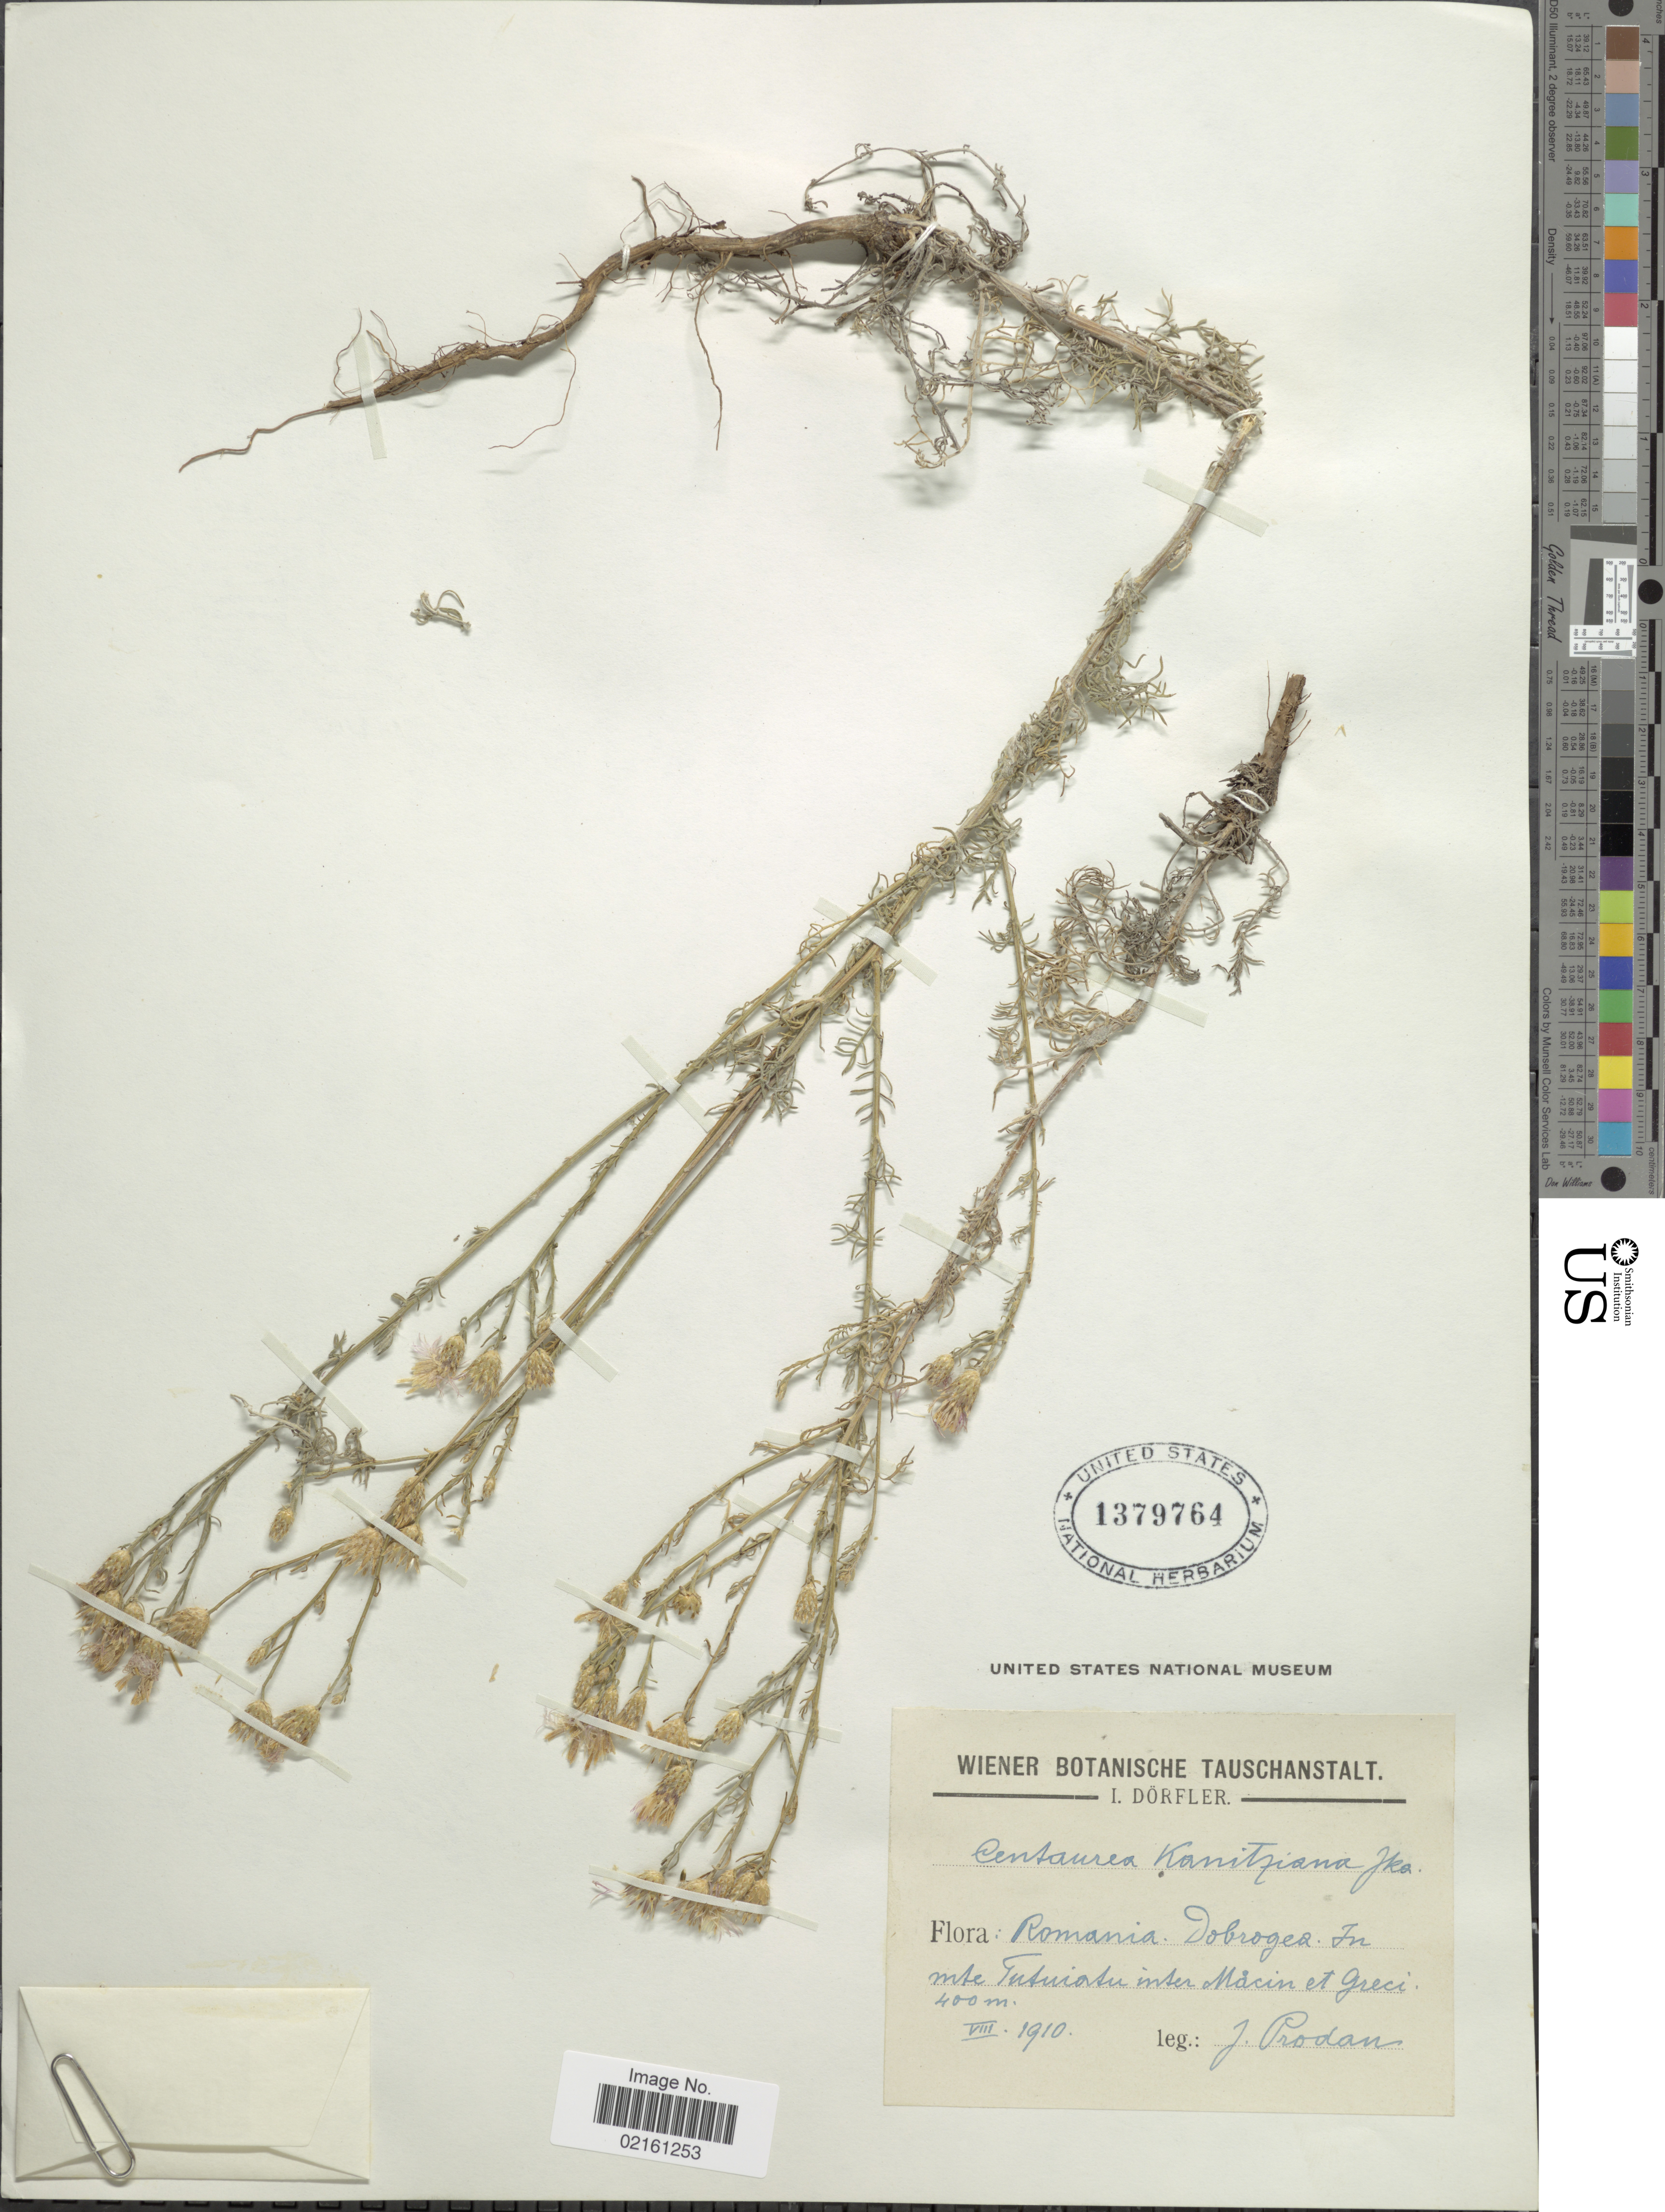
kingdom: Plantae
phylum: Tracheophyta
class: Magnoliopsida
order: Asterales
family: Asteraceae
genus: Centaurea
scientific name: Centaurea kanitziana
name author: Janka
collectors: J. Prodan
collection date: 1910-08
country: Romania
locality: Dobrogea, mte Tutuiasu [interpreted] inter Macin et Greci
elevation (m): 400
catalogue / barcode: US 1379764